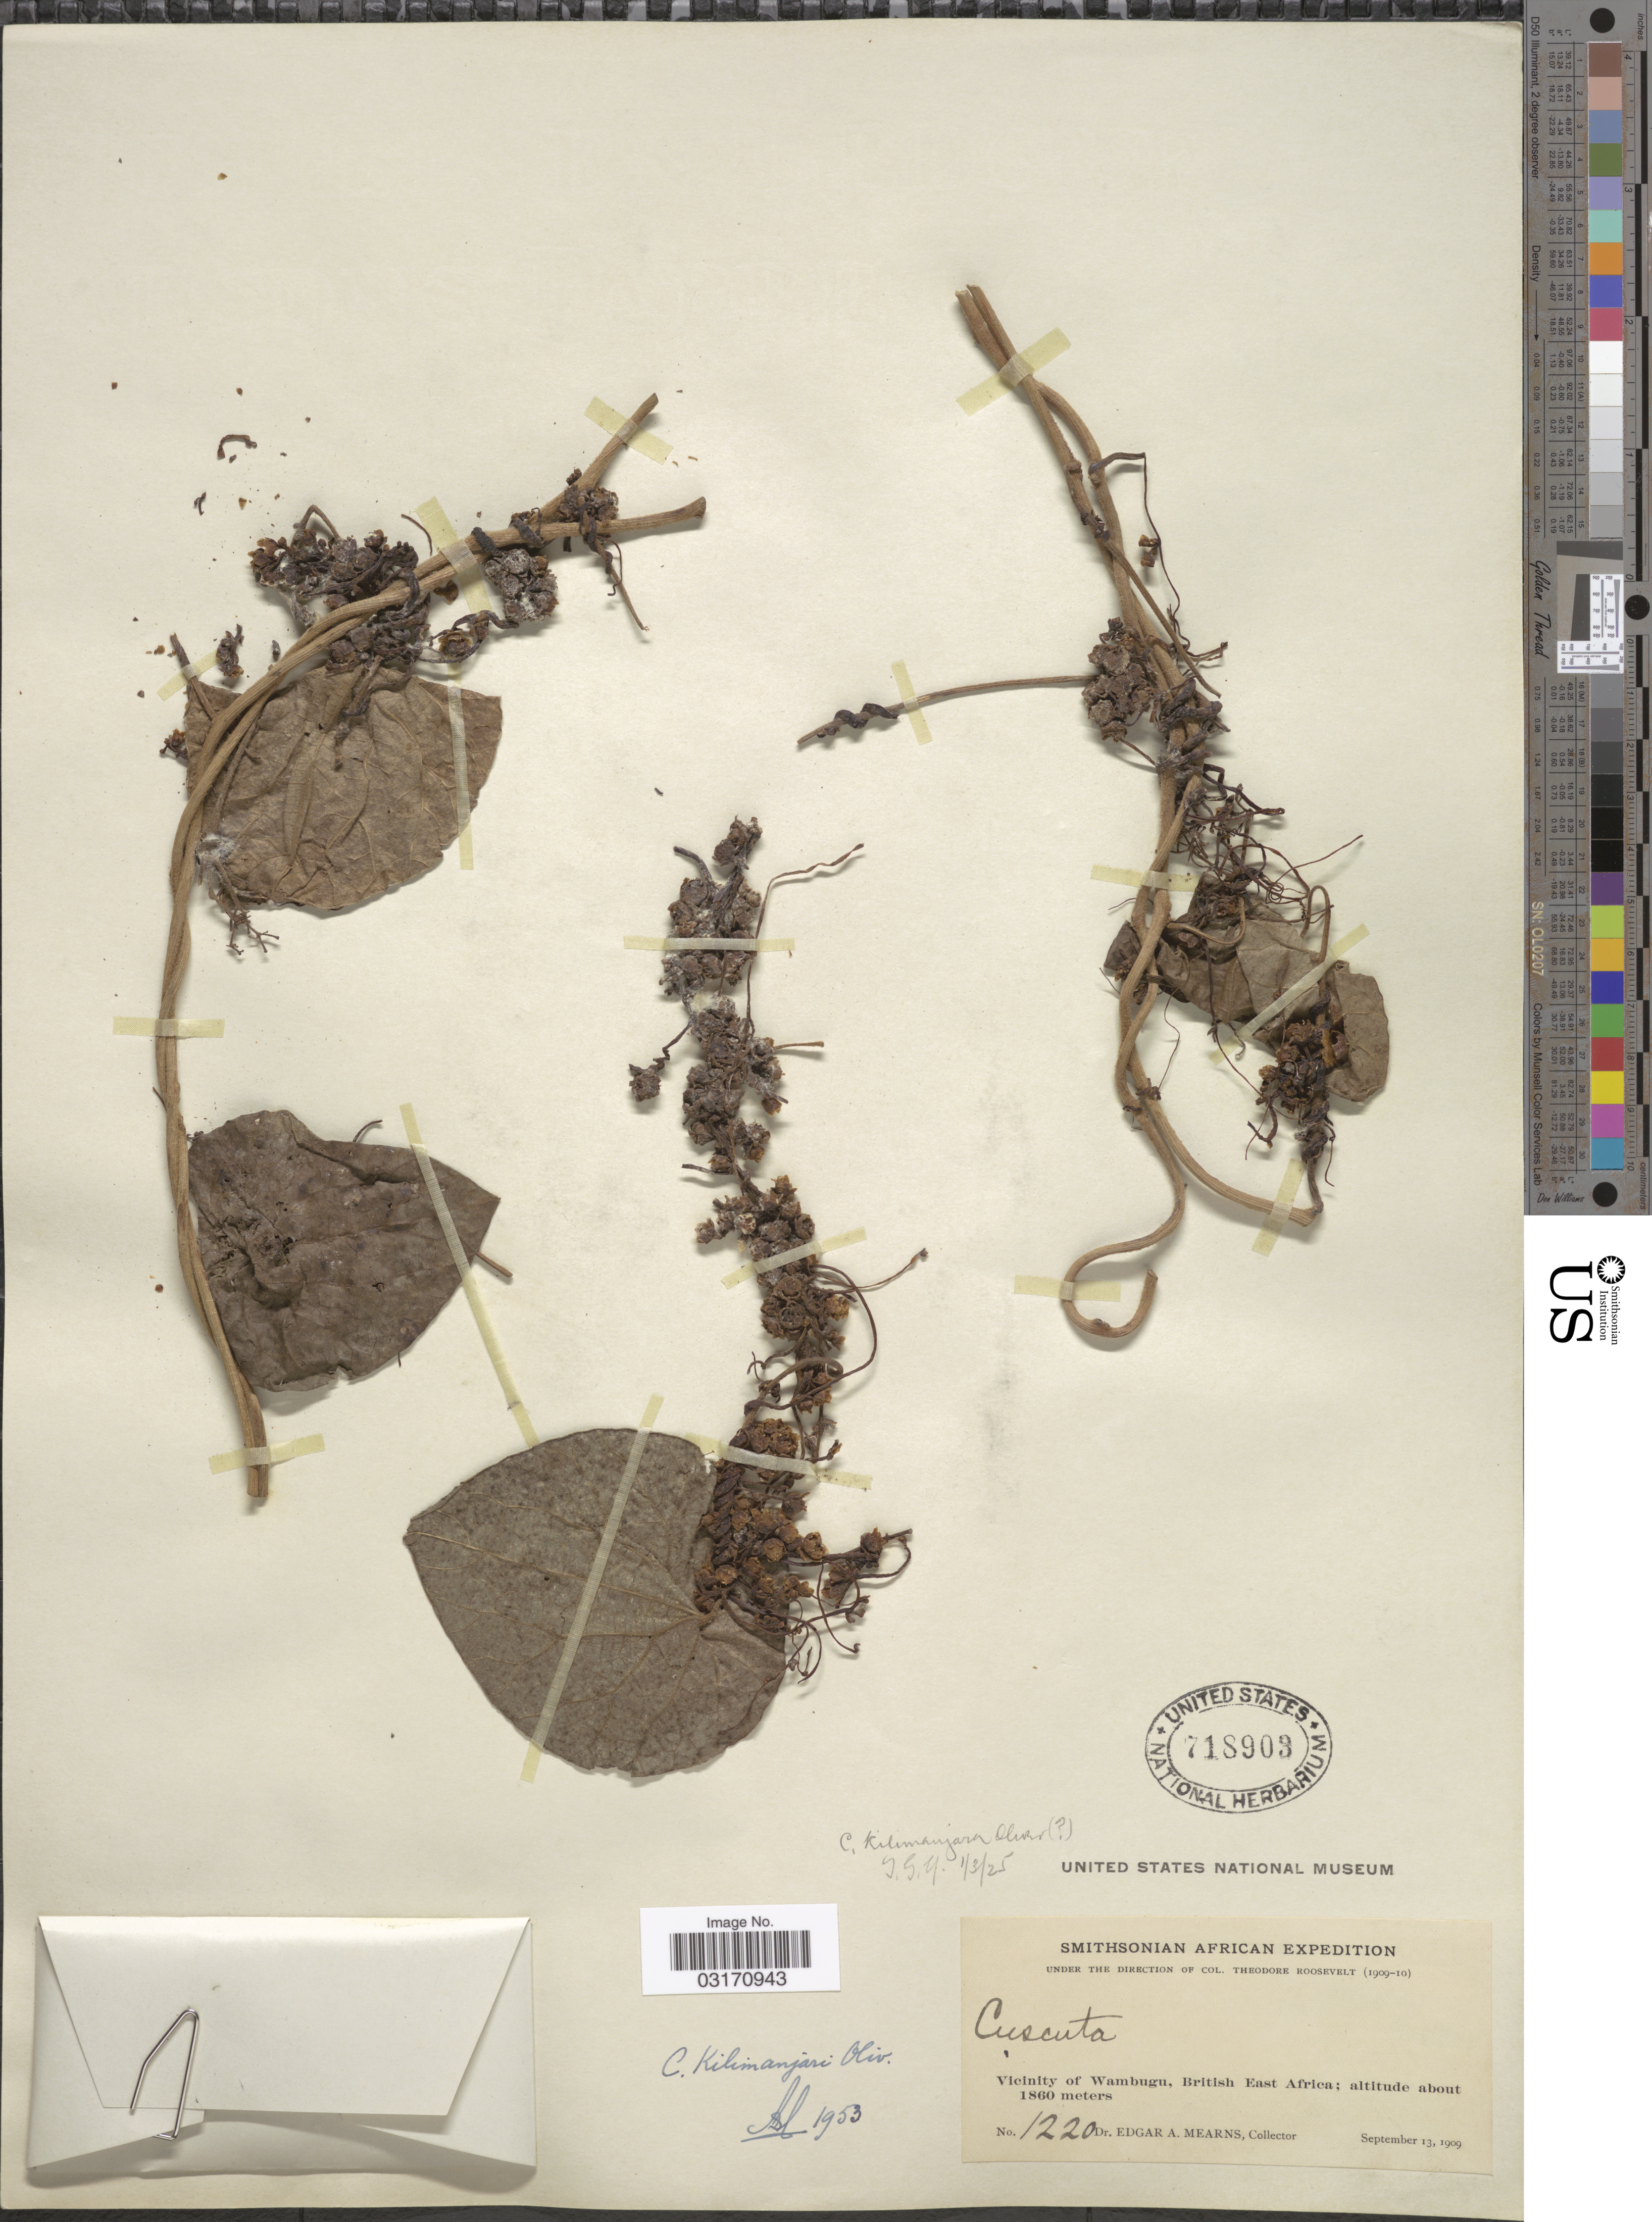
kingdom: Plantae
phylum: Tracheophyta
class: Magnoliopsida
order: Solanales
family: Convolvulaceae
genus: Cuscuta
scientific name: Cuscuta kilimanjari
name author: Oliv.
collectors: E. A. Mearns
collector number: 1220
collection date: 1909-09-13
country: Kenya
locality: British East Africa. Vicinity of Wambugu.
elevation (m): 1860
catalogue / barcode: US 718903